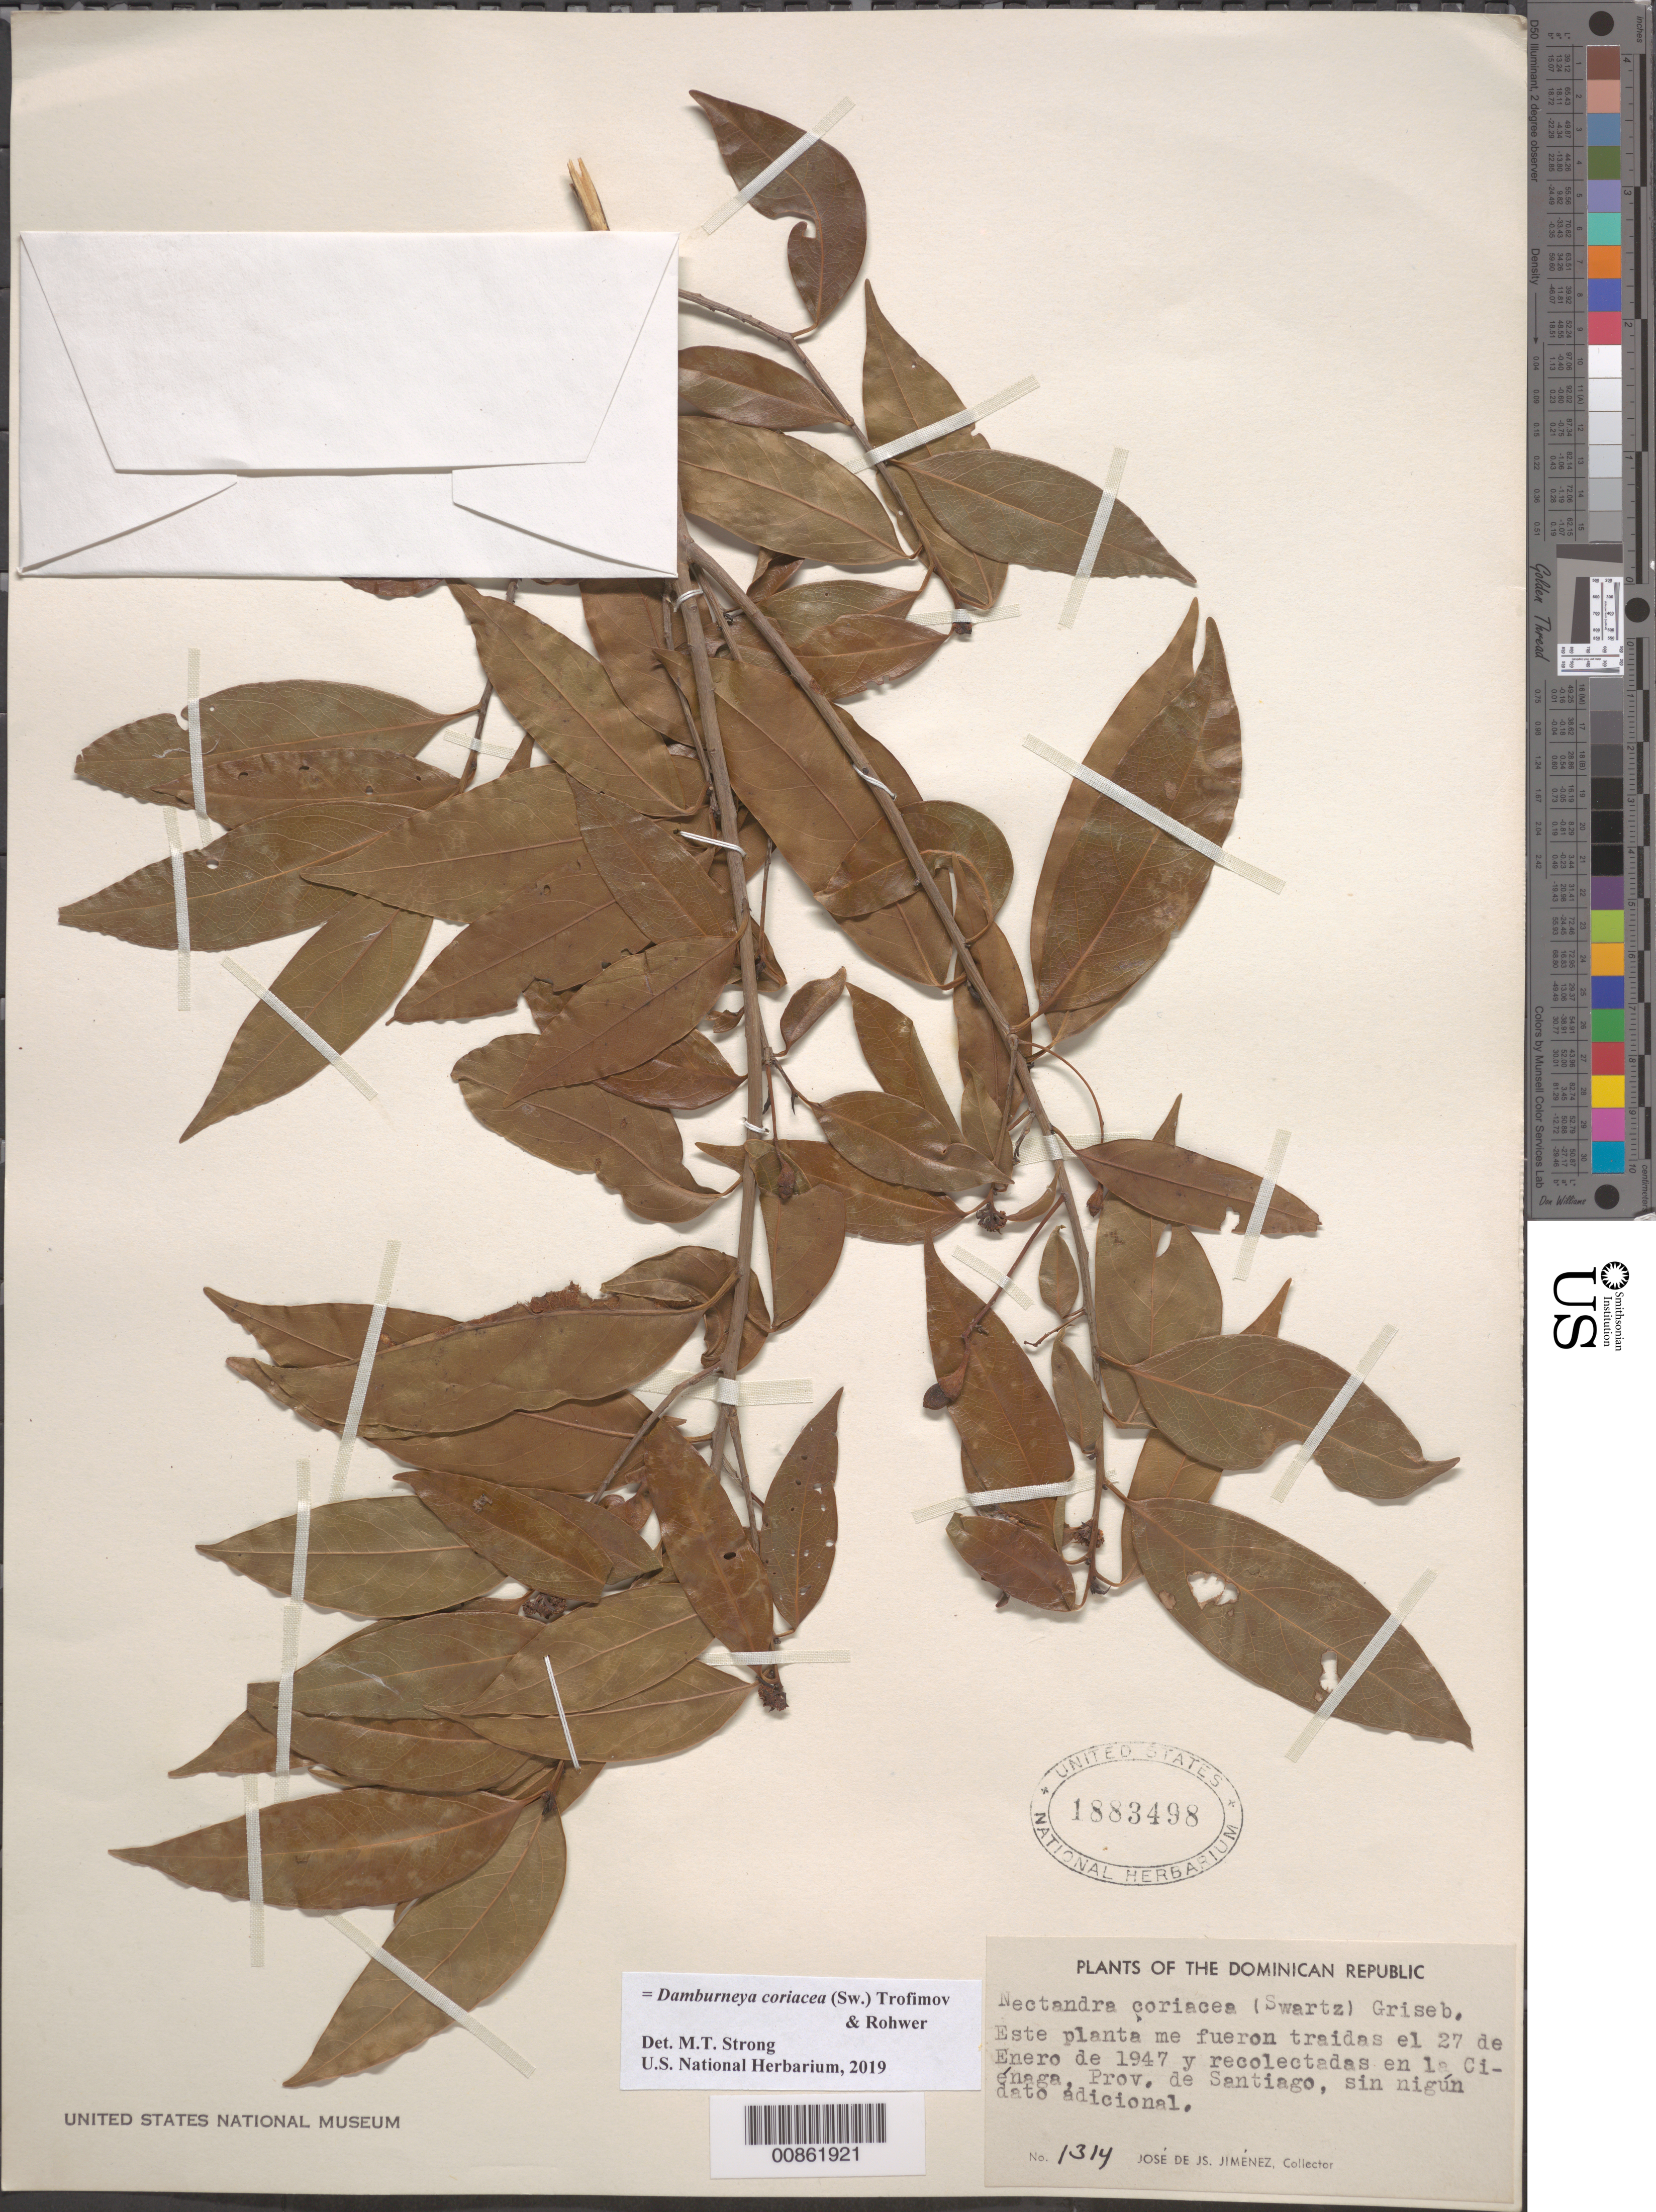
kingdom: Plantae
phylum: Tracheophyta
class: Magnoliopsida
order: Laurales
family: Lauraceae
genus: Damburneya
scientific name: Damburneya coriacea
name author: (Sw.) Trofimov & Rohwer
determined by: Strong, M. T., (US), Smithsonian Institution - National Museum of Natural History (UNITED STATES)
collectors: J. J. Jiménez Almonte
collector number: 1314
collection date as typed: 27 Jan 1947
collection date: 1947-01-27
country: Dominican Republic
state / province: Santiago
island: Hispaniola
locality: La Ciénaga.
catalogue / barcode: US 1883498